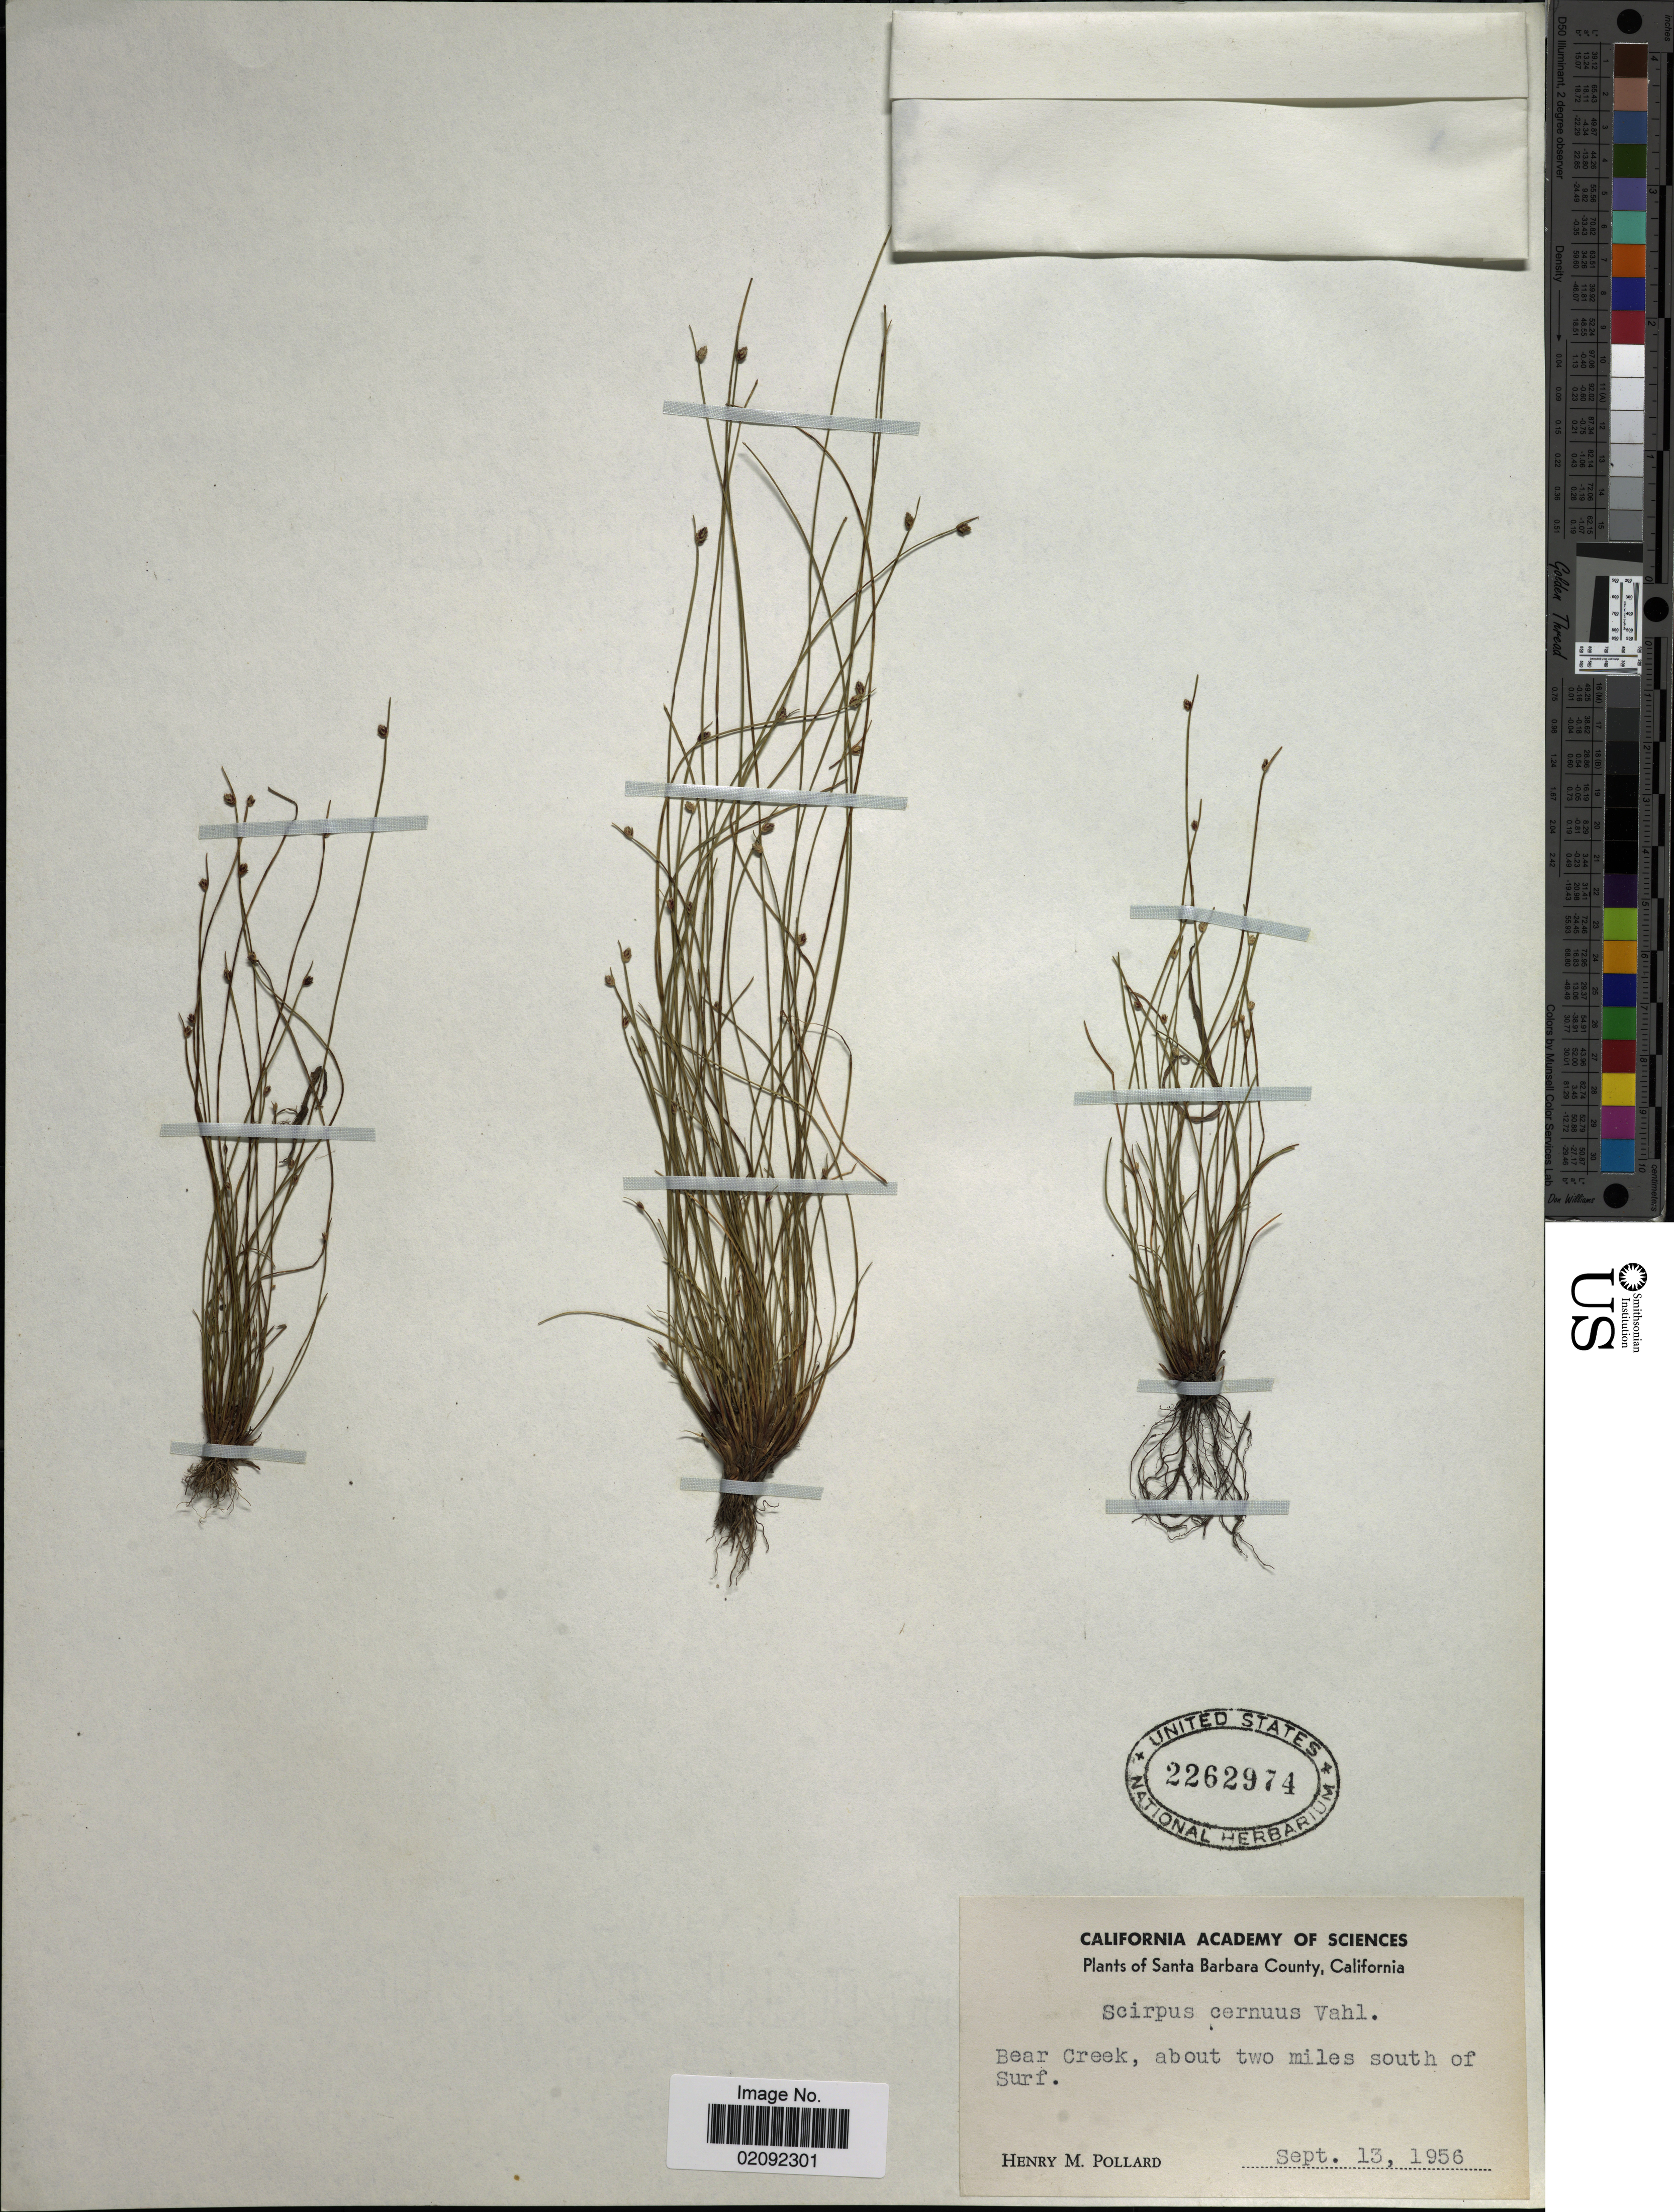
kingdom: Plantae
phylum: Tracheophyta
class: Liliopsida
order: Poales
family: Cyperaceae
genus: Isolepis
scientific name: Isolepis cernua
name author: (Vahl) Roem. & Schult.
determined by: Strong, Mark T., (BOT), Smithsonian Institution - National Museum of Natural History (UNITED STATES)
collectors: H. M. Pollard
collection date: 1956-09-13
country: United States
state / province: California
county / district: Santa Barbara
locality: Santa Barbara County, Bear Creek, about two miles south of Surf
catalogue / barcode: US 2262974